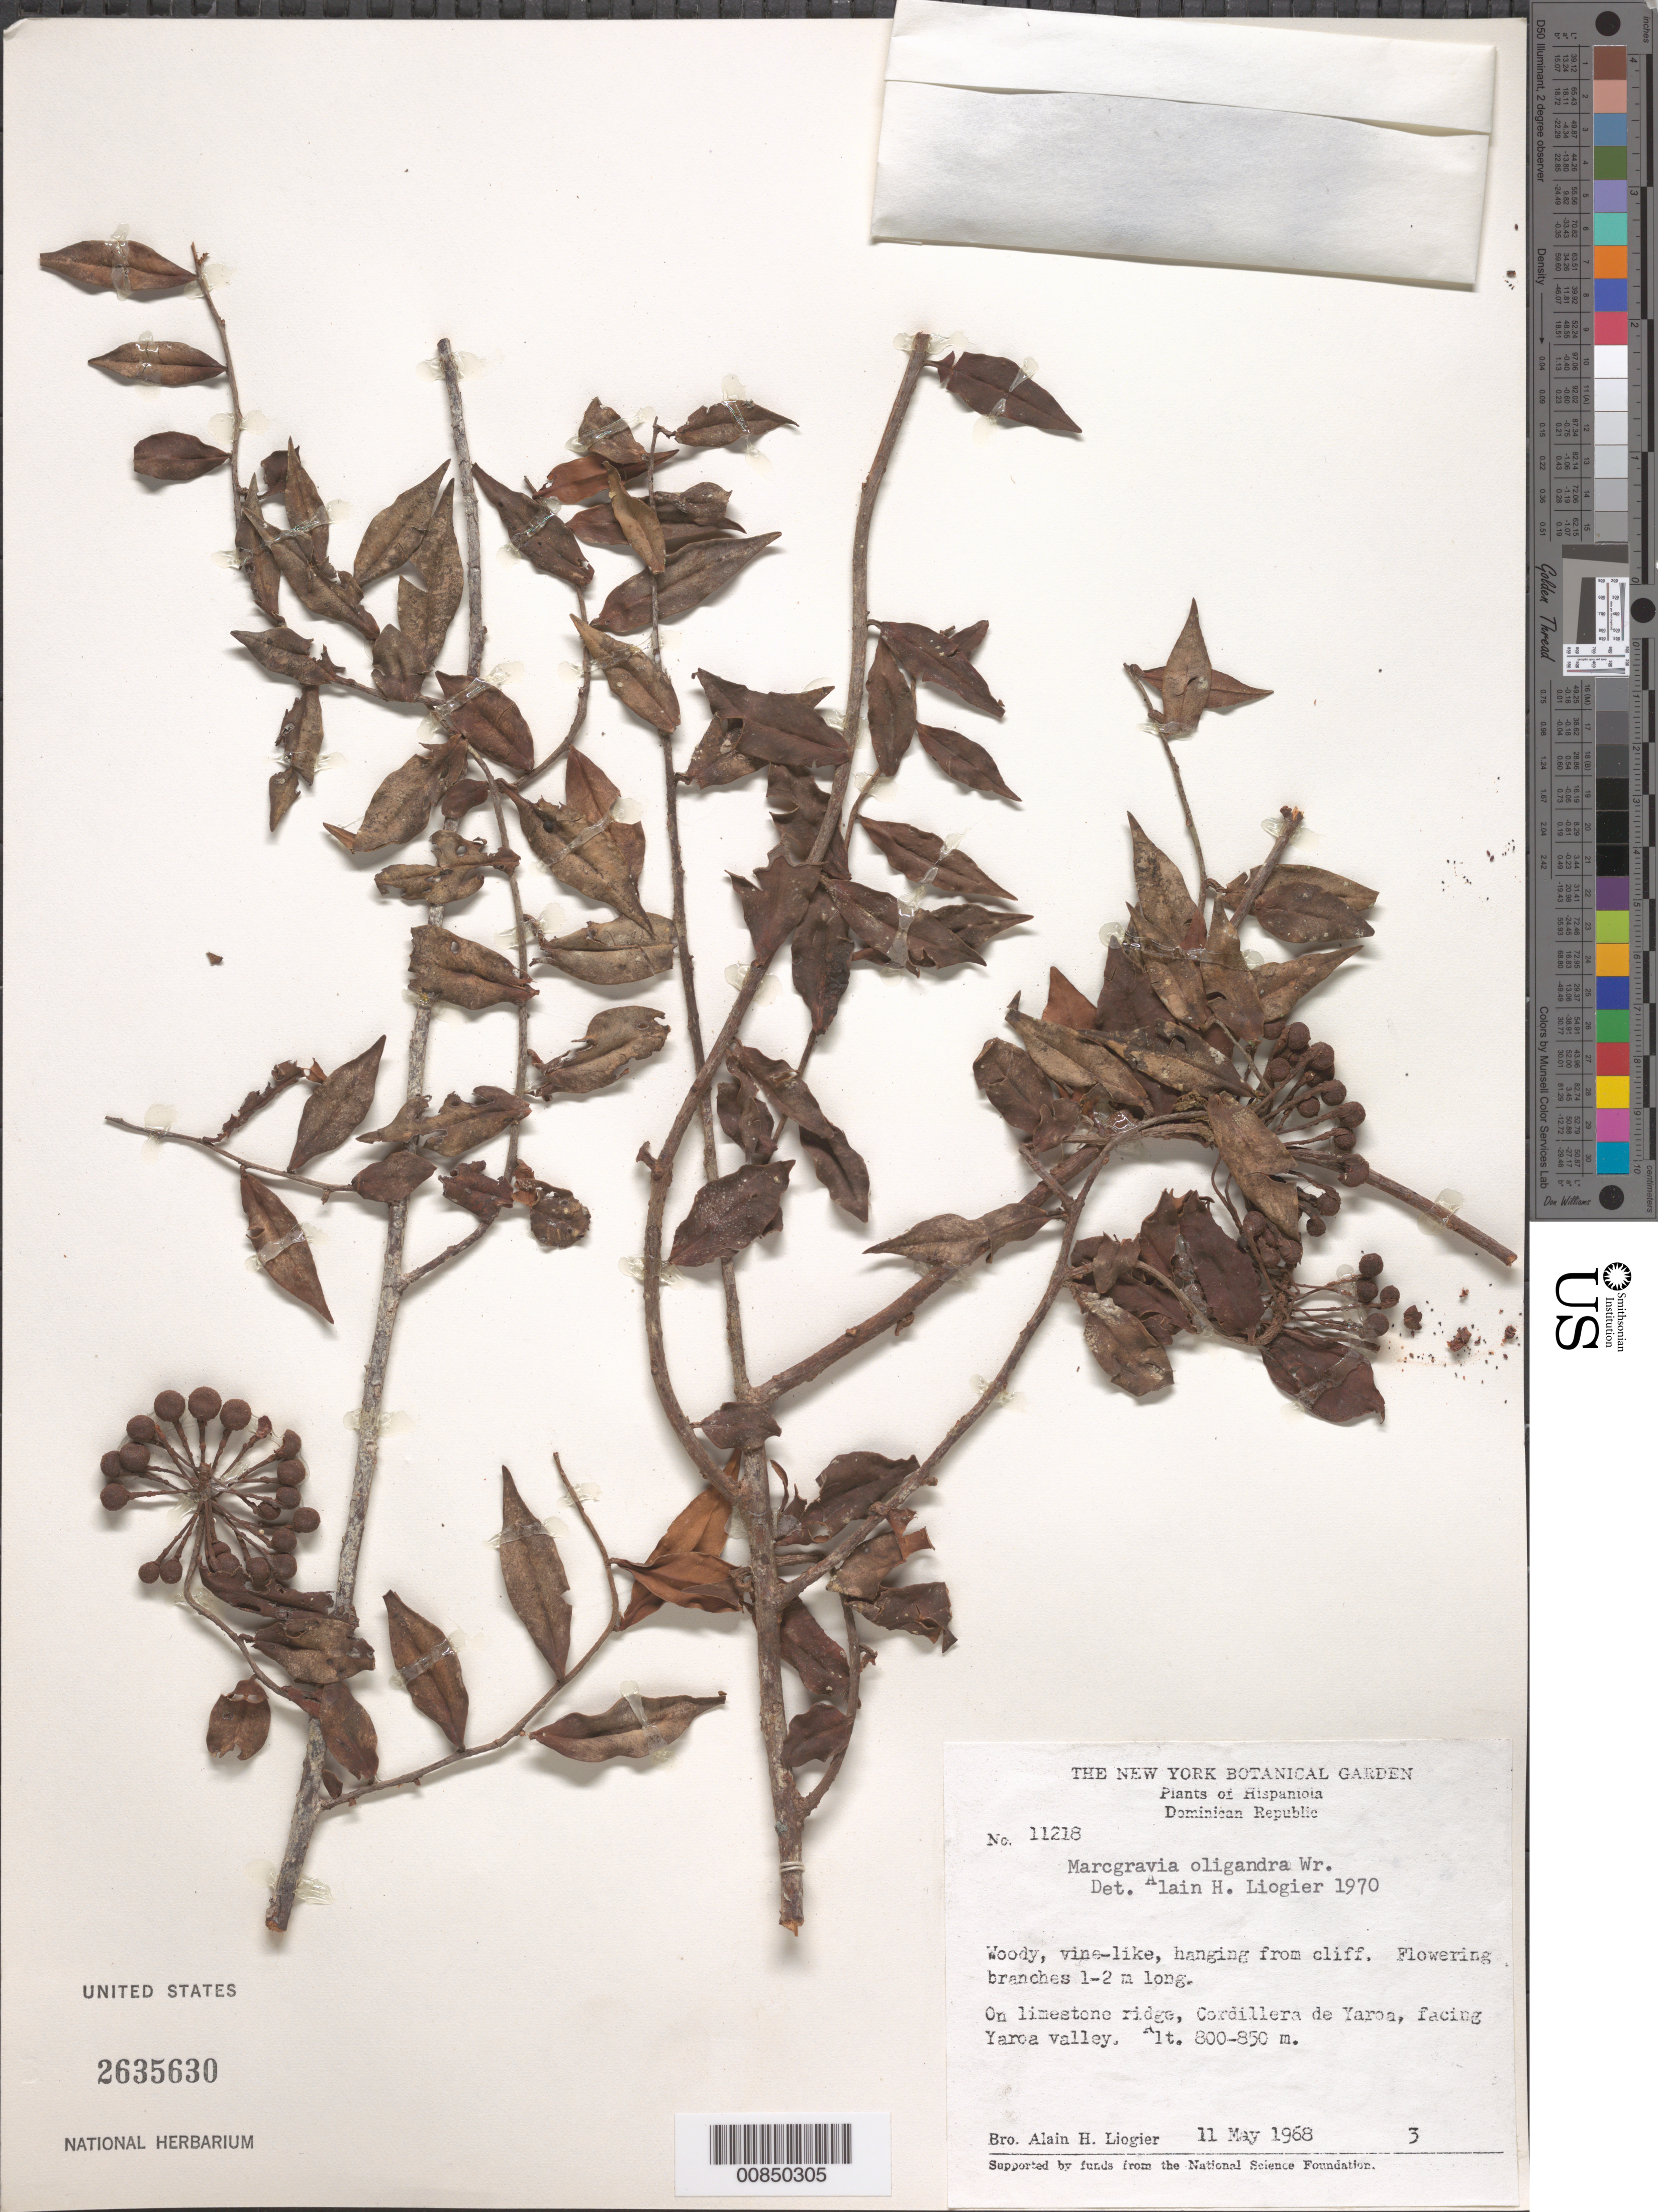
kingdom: Plantae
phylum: Tracheophyta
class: Magnoliopsida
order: Ericales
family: Marcgraviaceae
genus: Marcgravia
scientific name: Marcgravia oligandra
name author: C. Wright ex Griseb.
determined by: Liogier, Alain H.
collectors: A. H. Liogier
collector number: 11218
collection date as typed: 11 May 1968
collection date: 1968-05-11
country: Dominican Republic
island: Hispaniola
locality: Cordillera de Yaroa, facing Yaroa valley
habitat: Hanging from cliff on limestone ridge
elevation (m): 800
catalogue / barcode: US 2635630